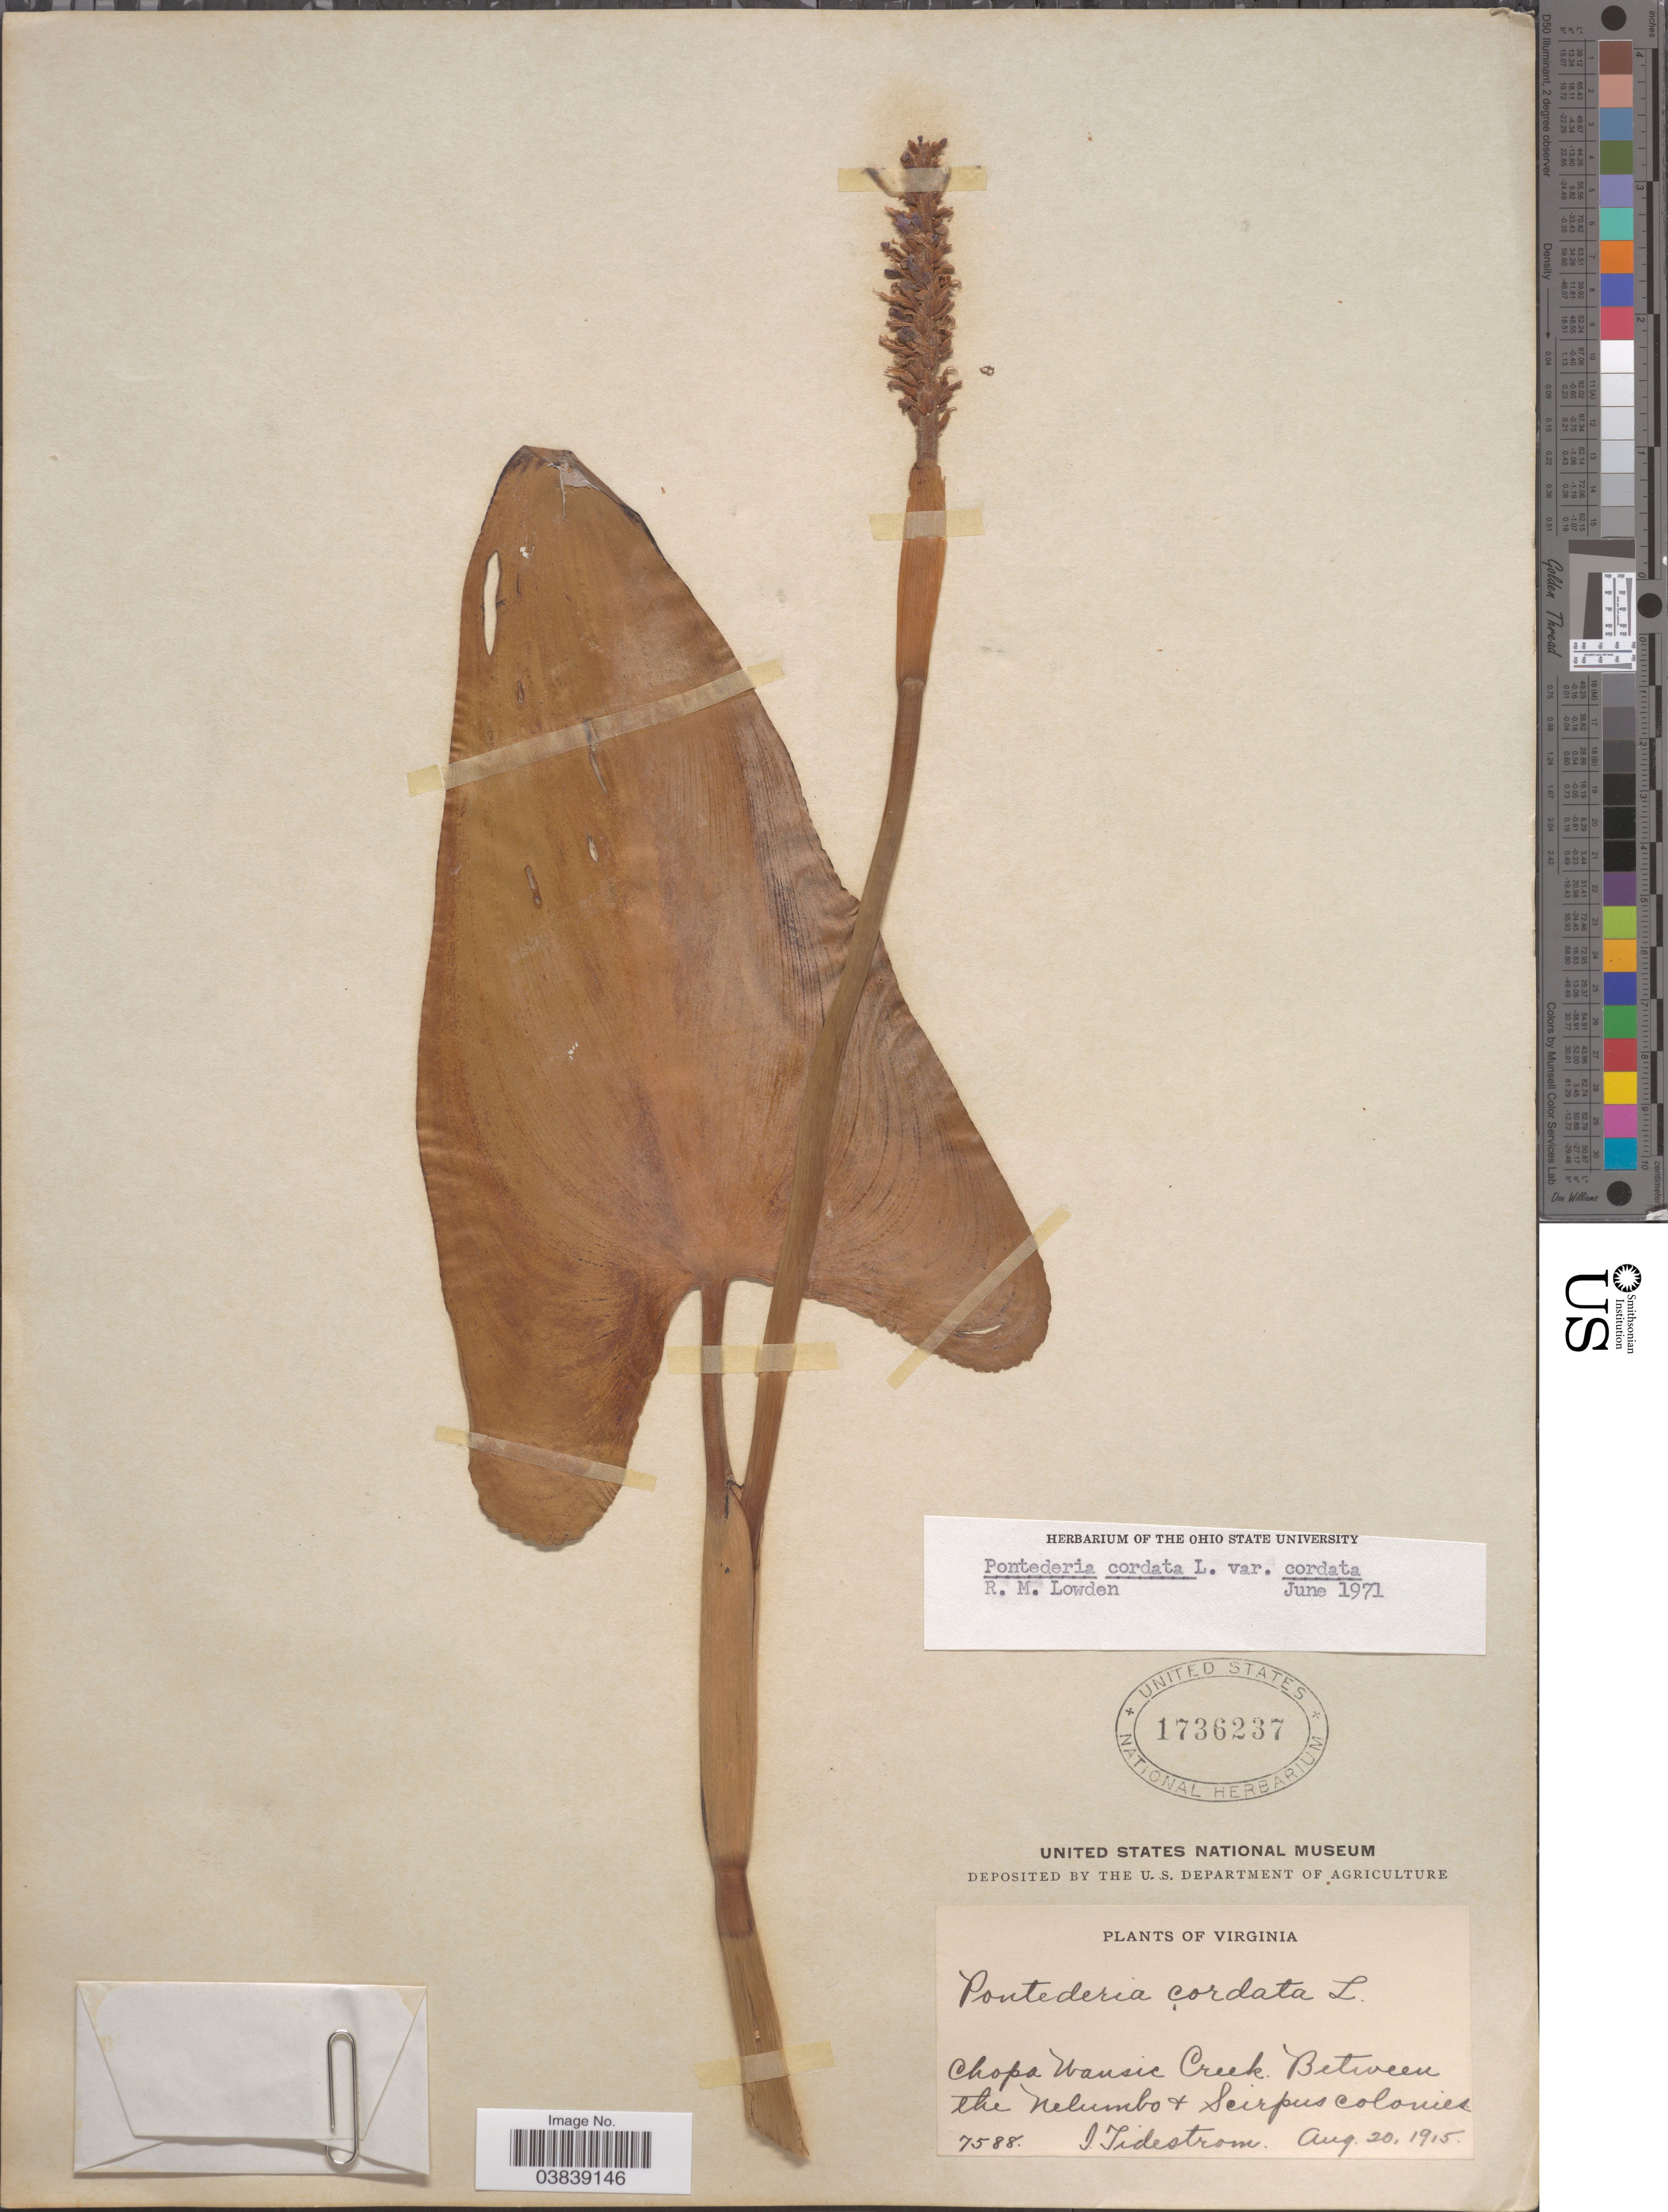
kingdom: Plantae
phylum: Tracheophyta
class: Liliopsida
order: Commelinales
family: Pontederiaceae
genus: Pontederia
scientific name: Pontederia cordata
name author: L.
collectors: I. F. Tidestrom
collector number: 7588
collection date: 1915-08-20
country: United States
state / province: Virginia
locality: Chopa Wamsic Creek. Between the Nelumbo & Scirpus colonies.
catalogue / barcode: US 1736237